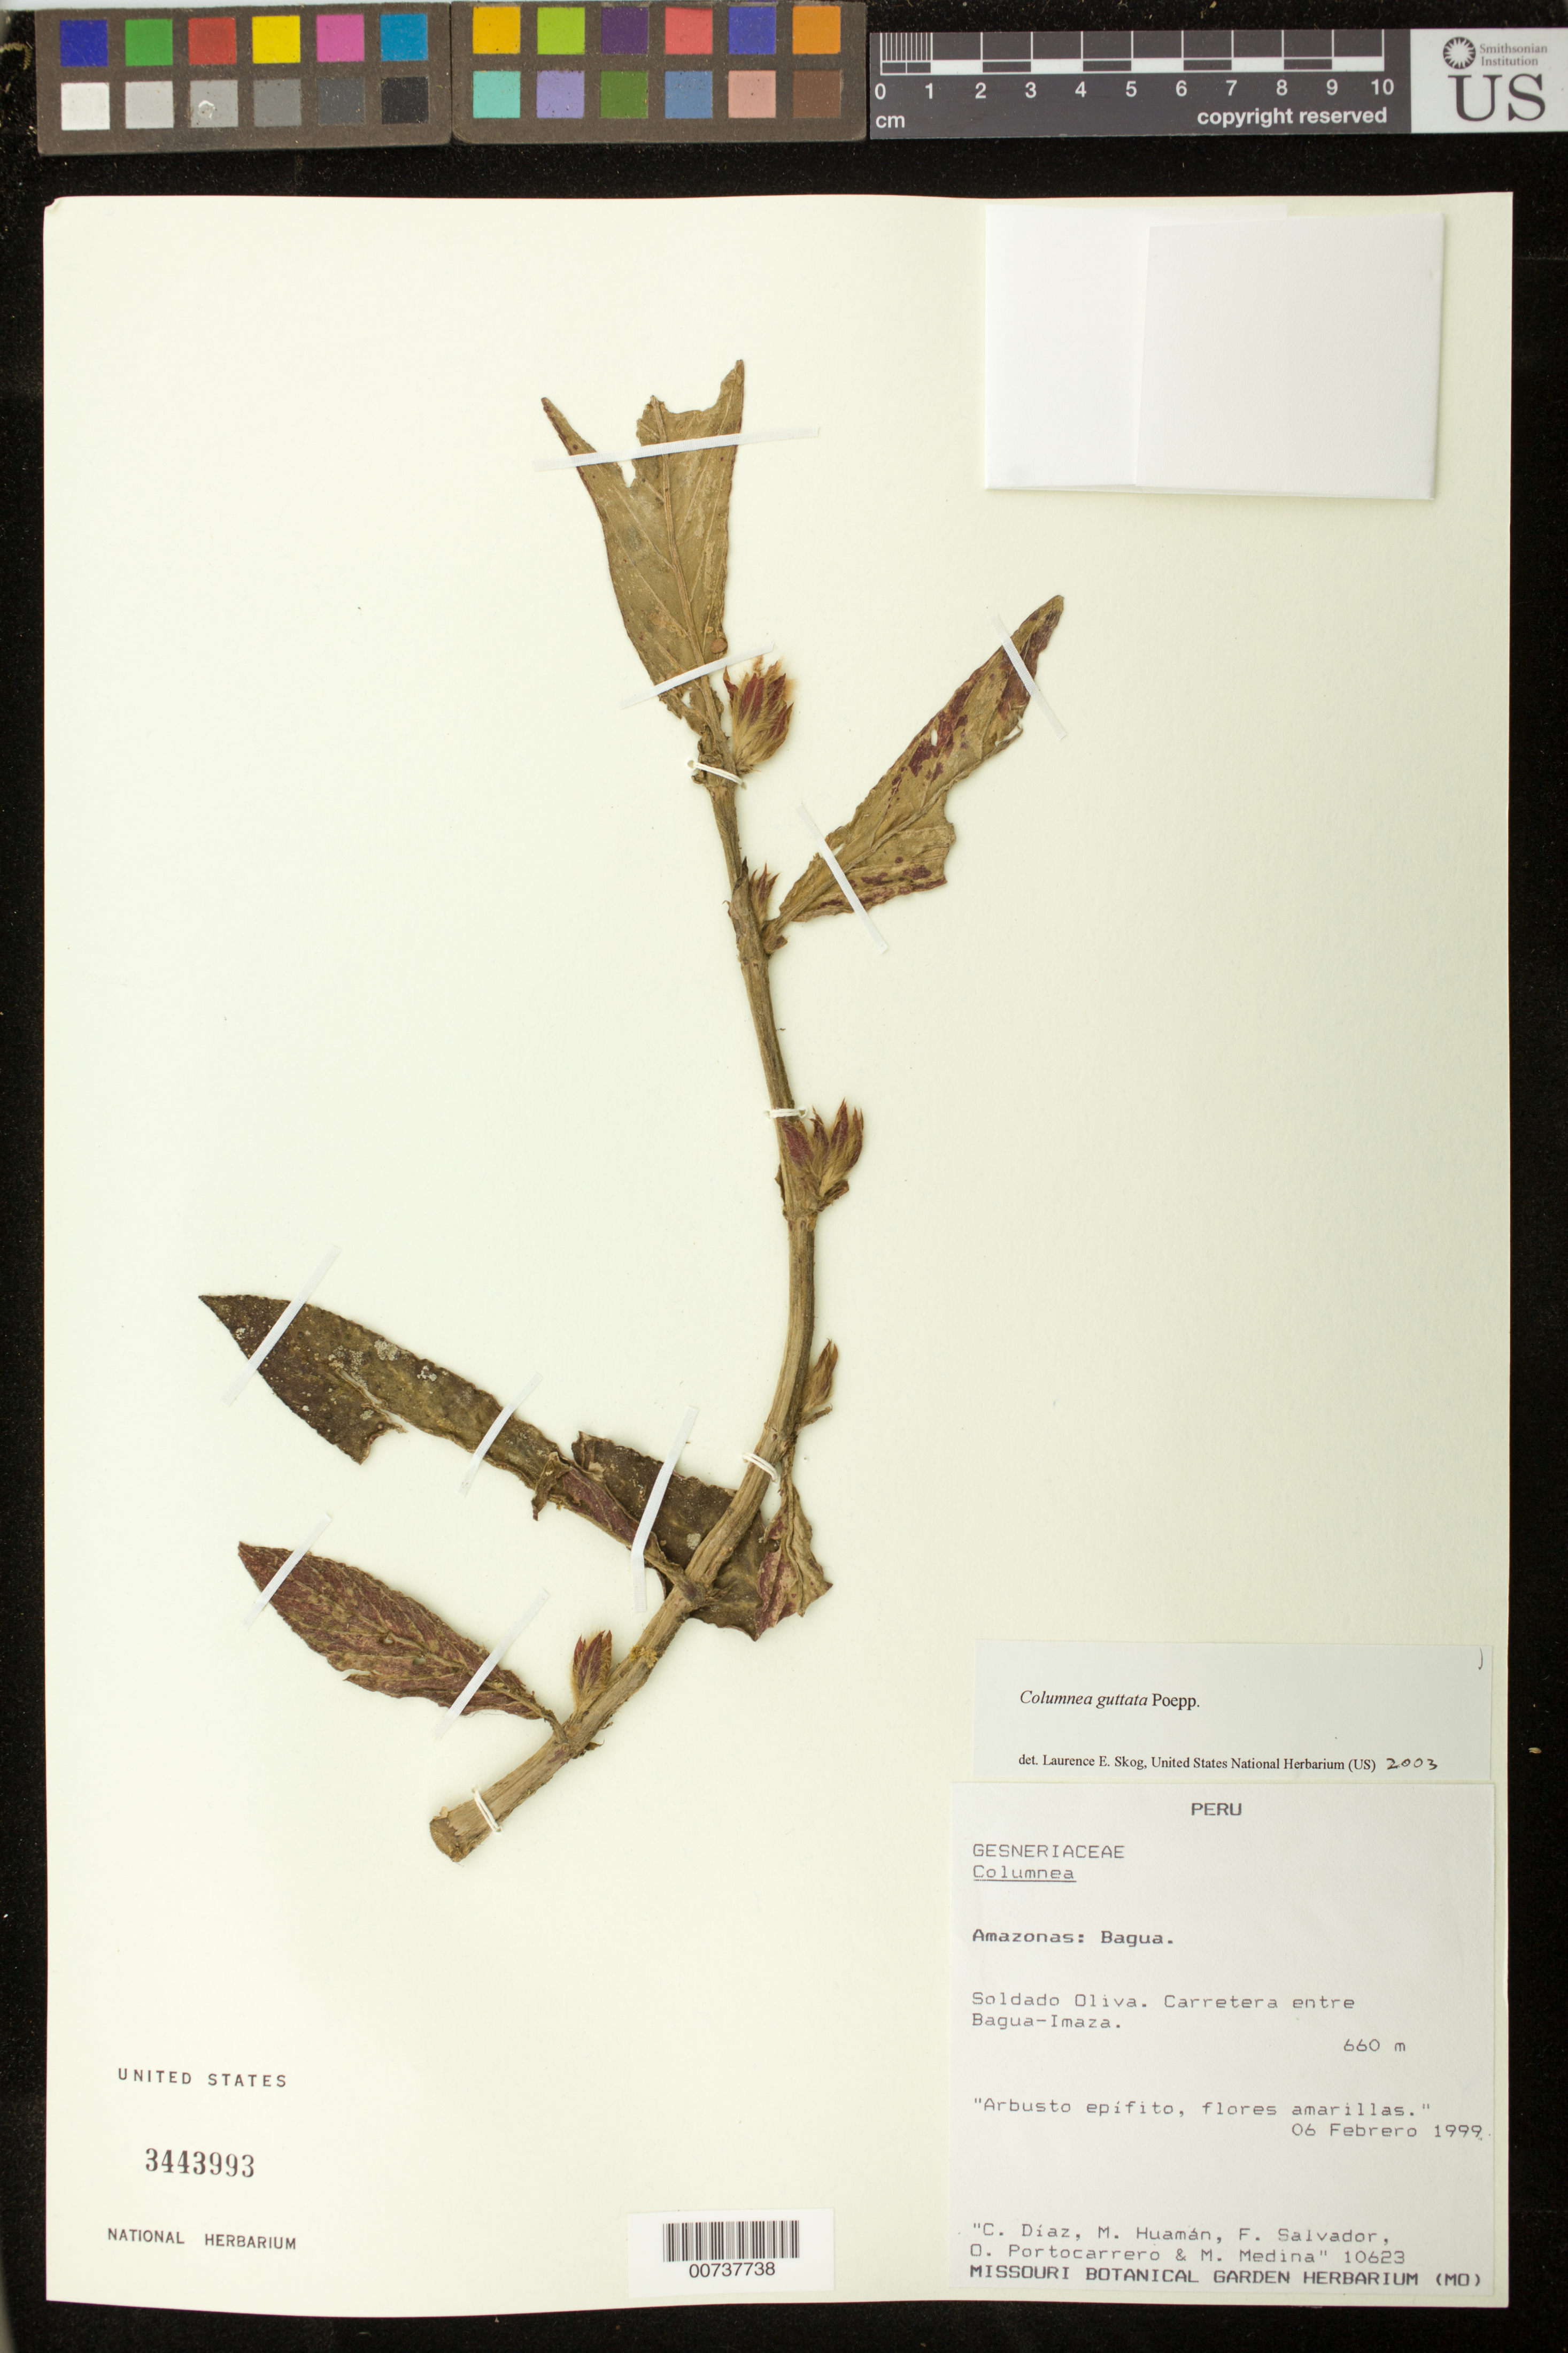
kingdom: Plantae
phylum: Tracheophyta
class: Magnoliopsida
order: Lamiales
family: Gesneriaceae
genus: Columnea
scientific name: Columnea guttata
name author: Poepp.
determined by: Skog, Laurence E.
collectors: C. Díaz S., M. Huamán, F. Salvador, O. Portocarrero & M. Medina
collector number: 10623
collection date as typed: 06 Feb 1999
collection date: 1999-02-06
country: Peru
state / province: Amazonas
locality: Prov. Bagua, Soldado Oliva, carretera entre Bagua-Imaza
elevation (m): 660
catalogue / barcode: US 3443993